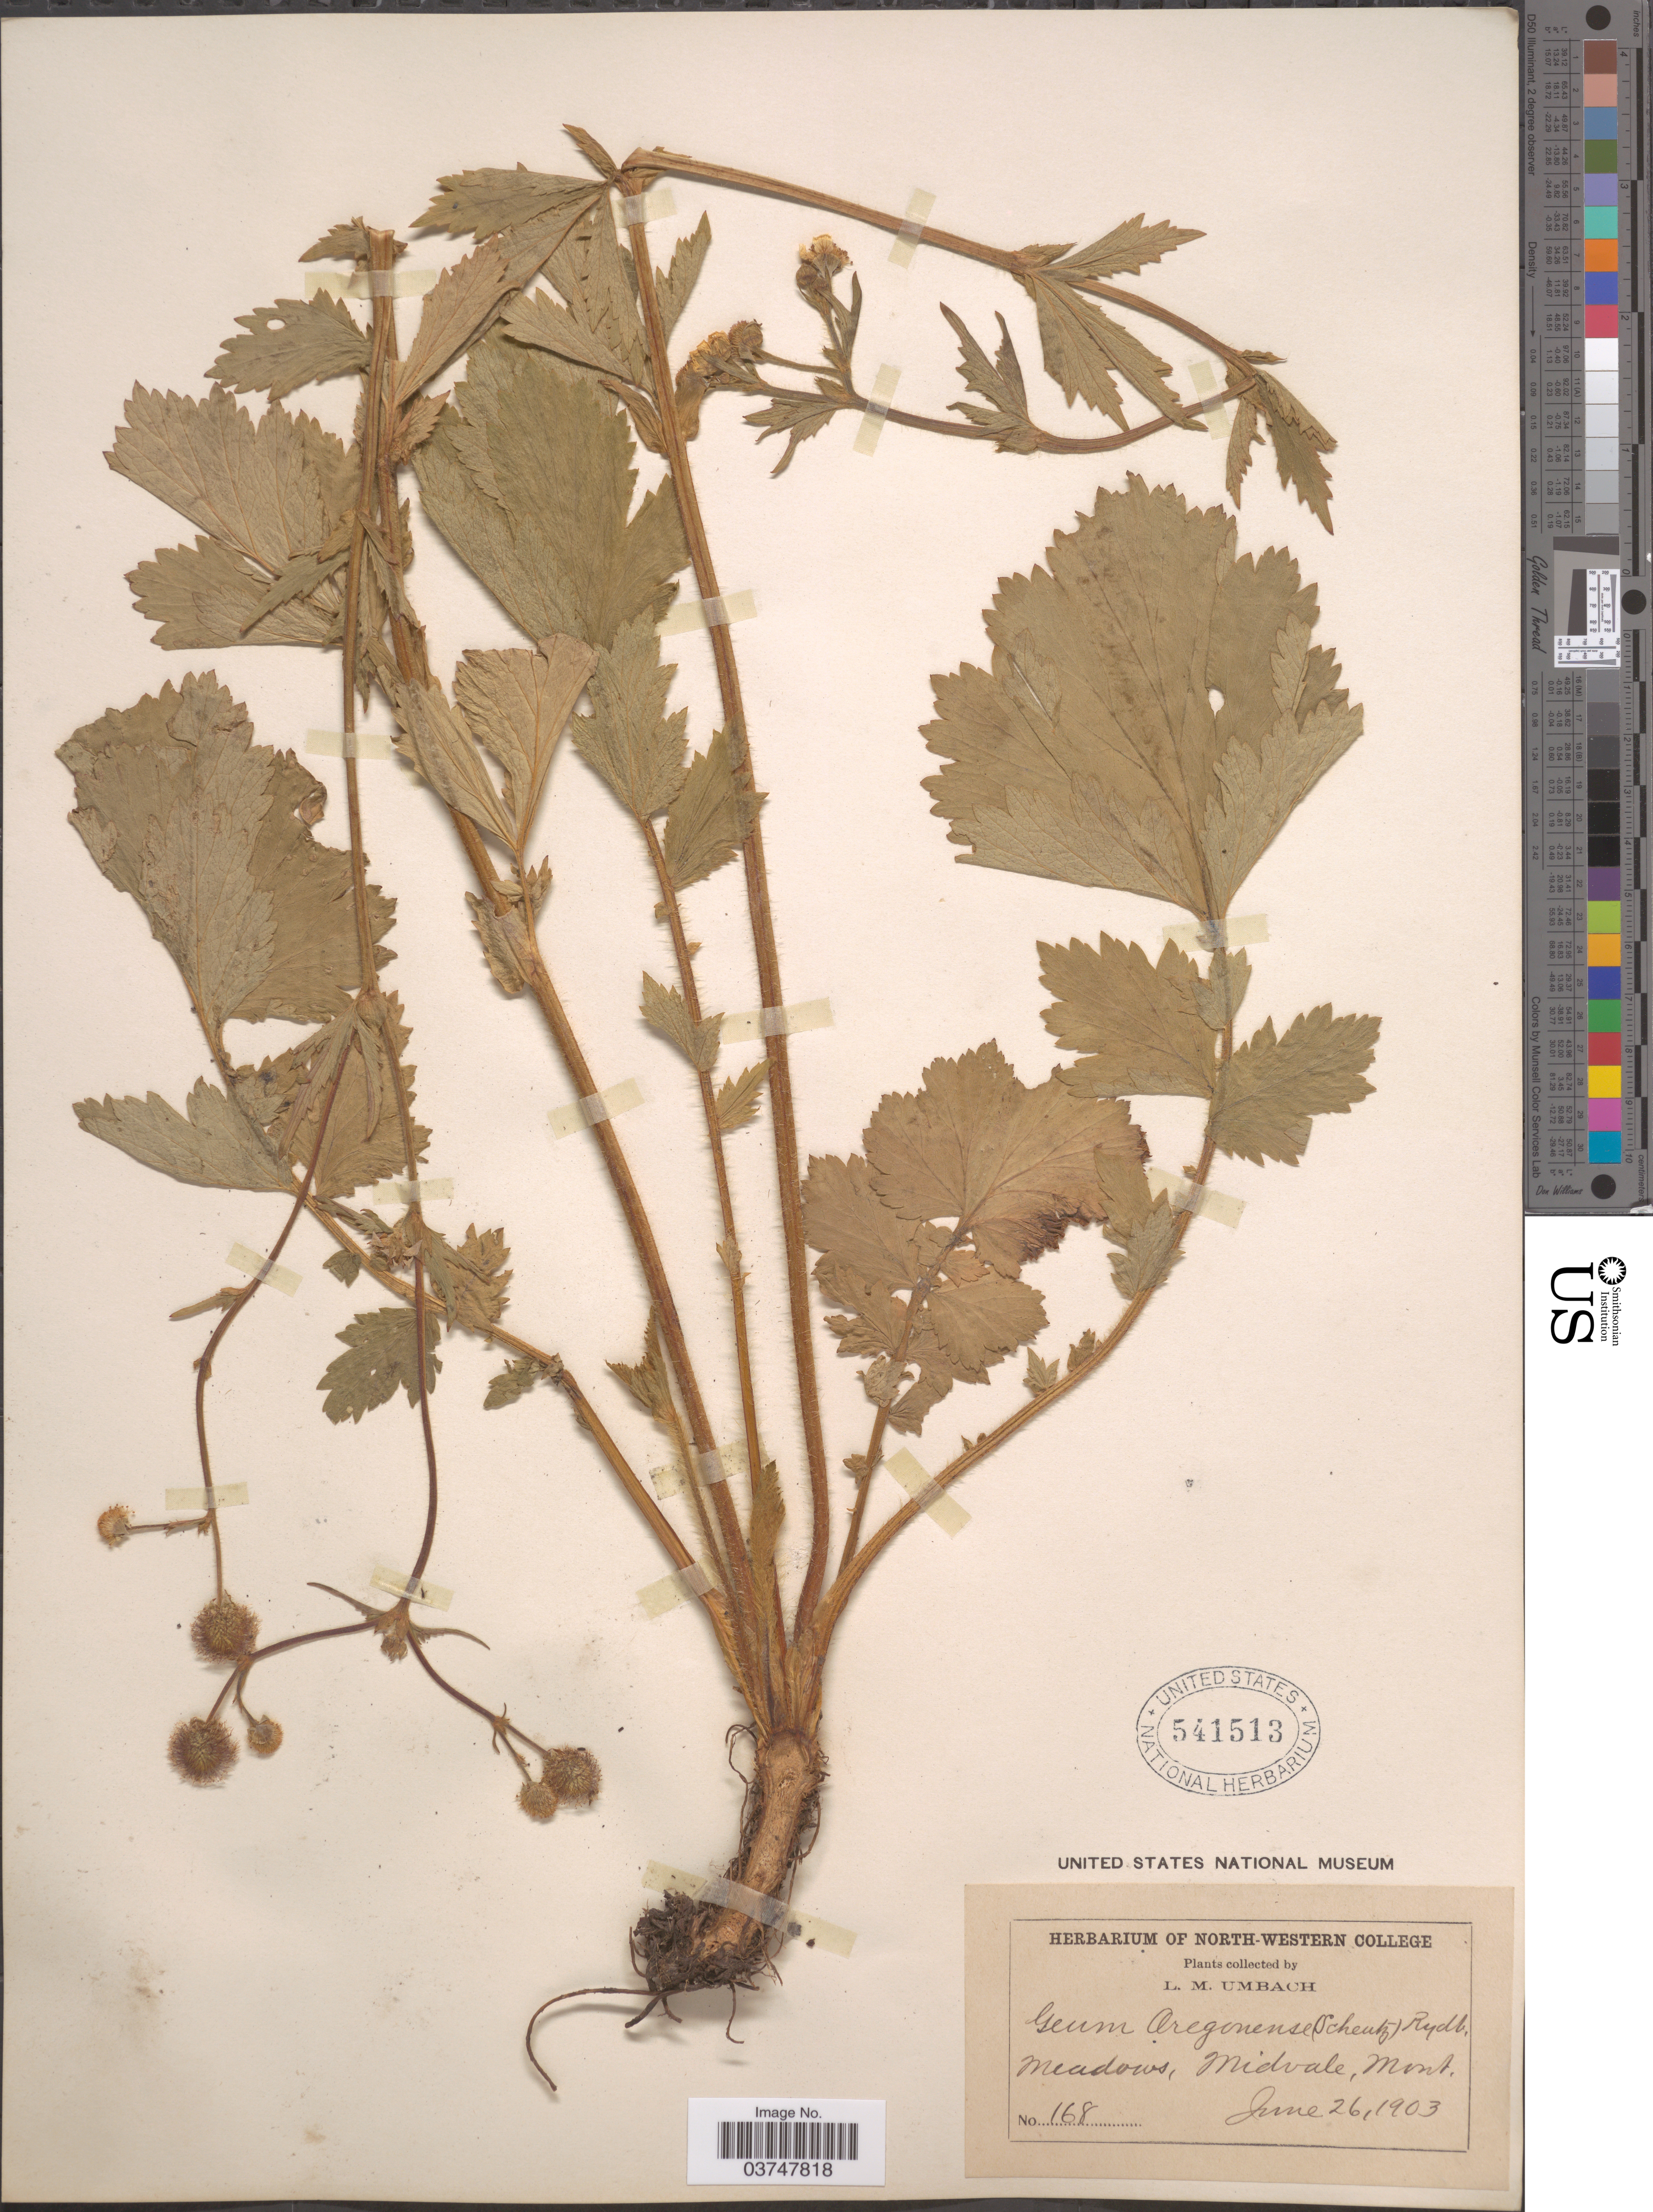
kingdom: Plantae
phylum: Tracheophyta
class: Magnoliopsida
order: Rosales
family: Rosaceae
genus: Geum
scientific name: Geum oregonense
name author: Rydb.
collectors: L. M. Umbach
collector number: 168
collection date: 1903-06-26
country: United States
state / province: Montana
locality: Meadows, Midvale.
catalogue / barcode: US 541513